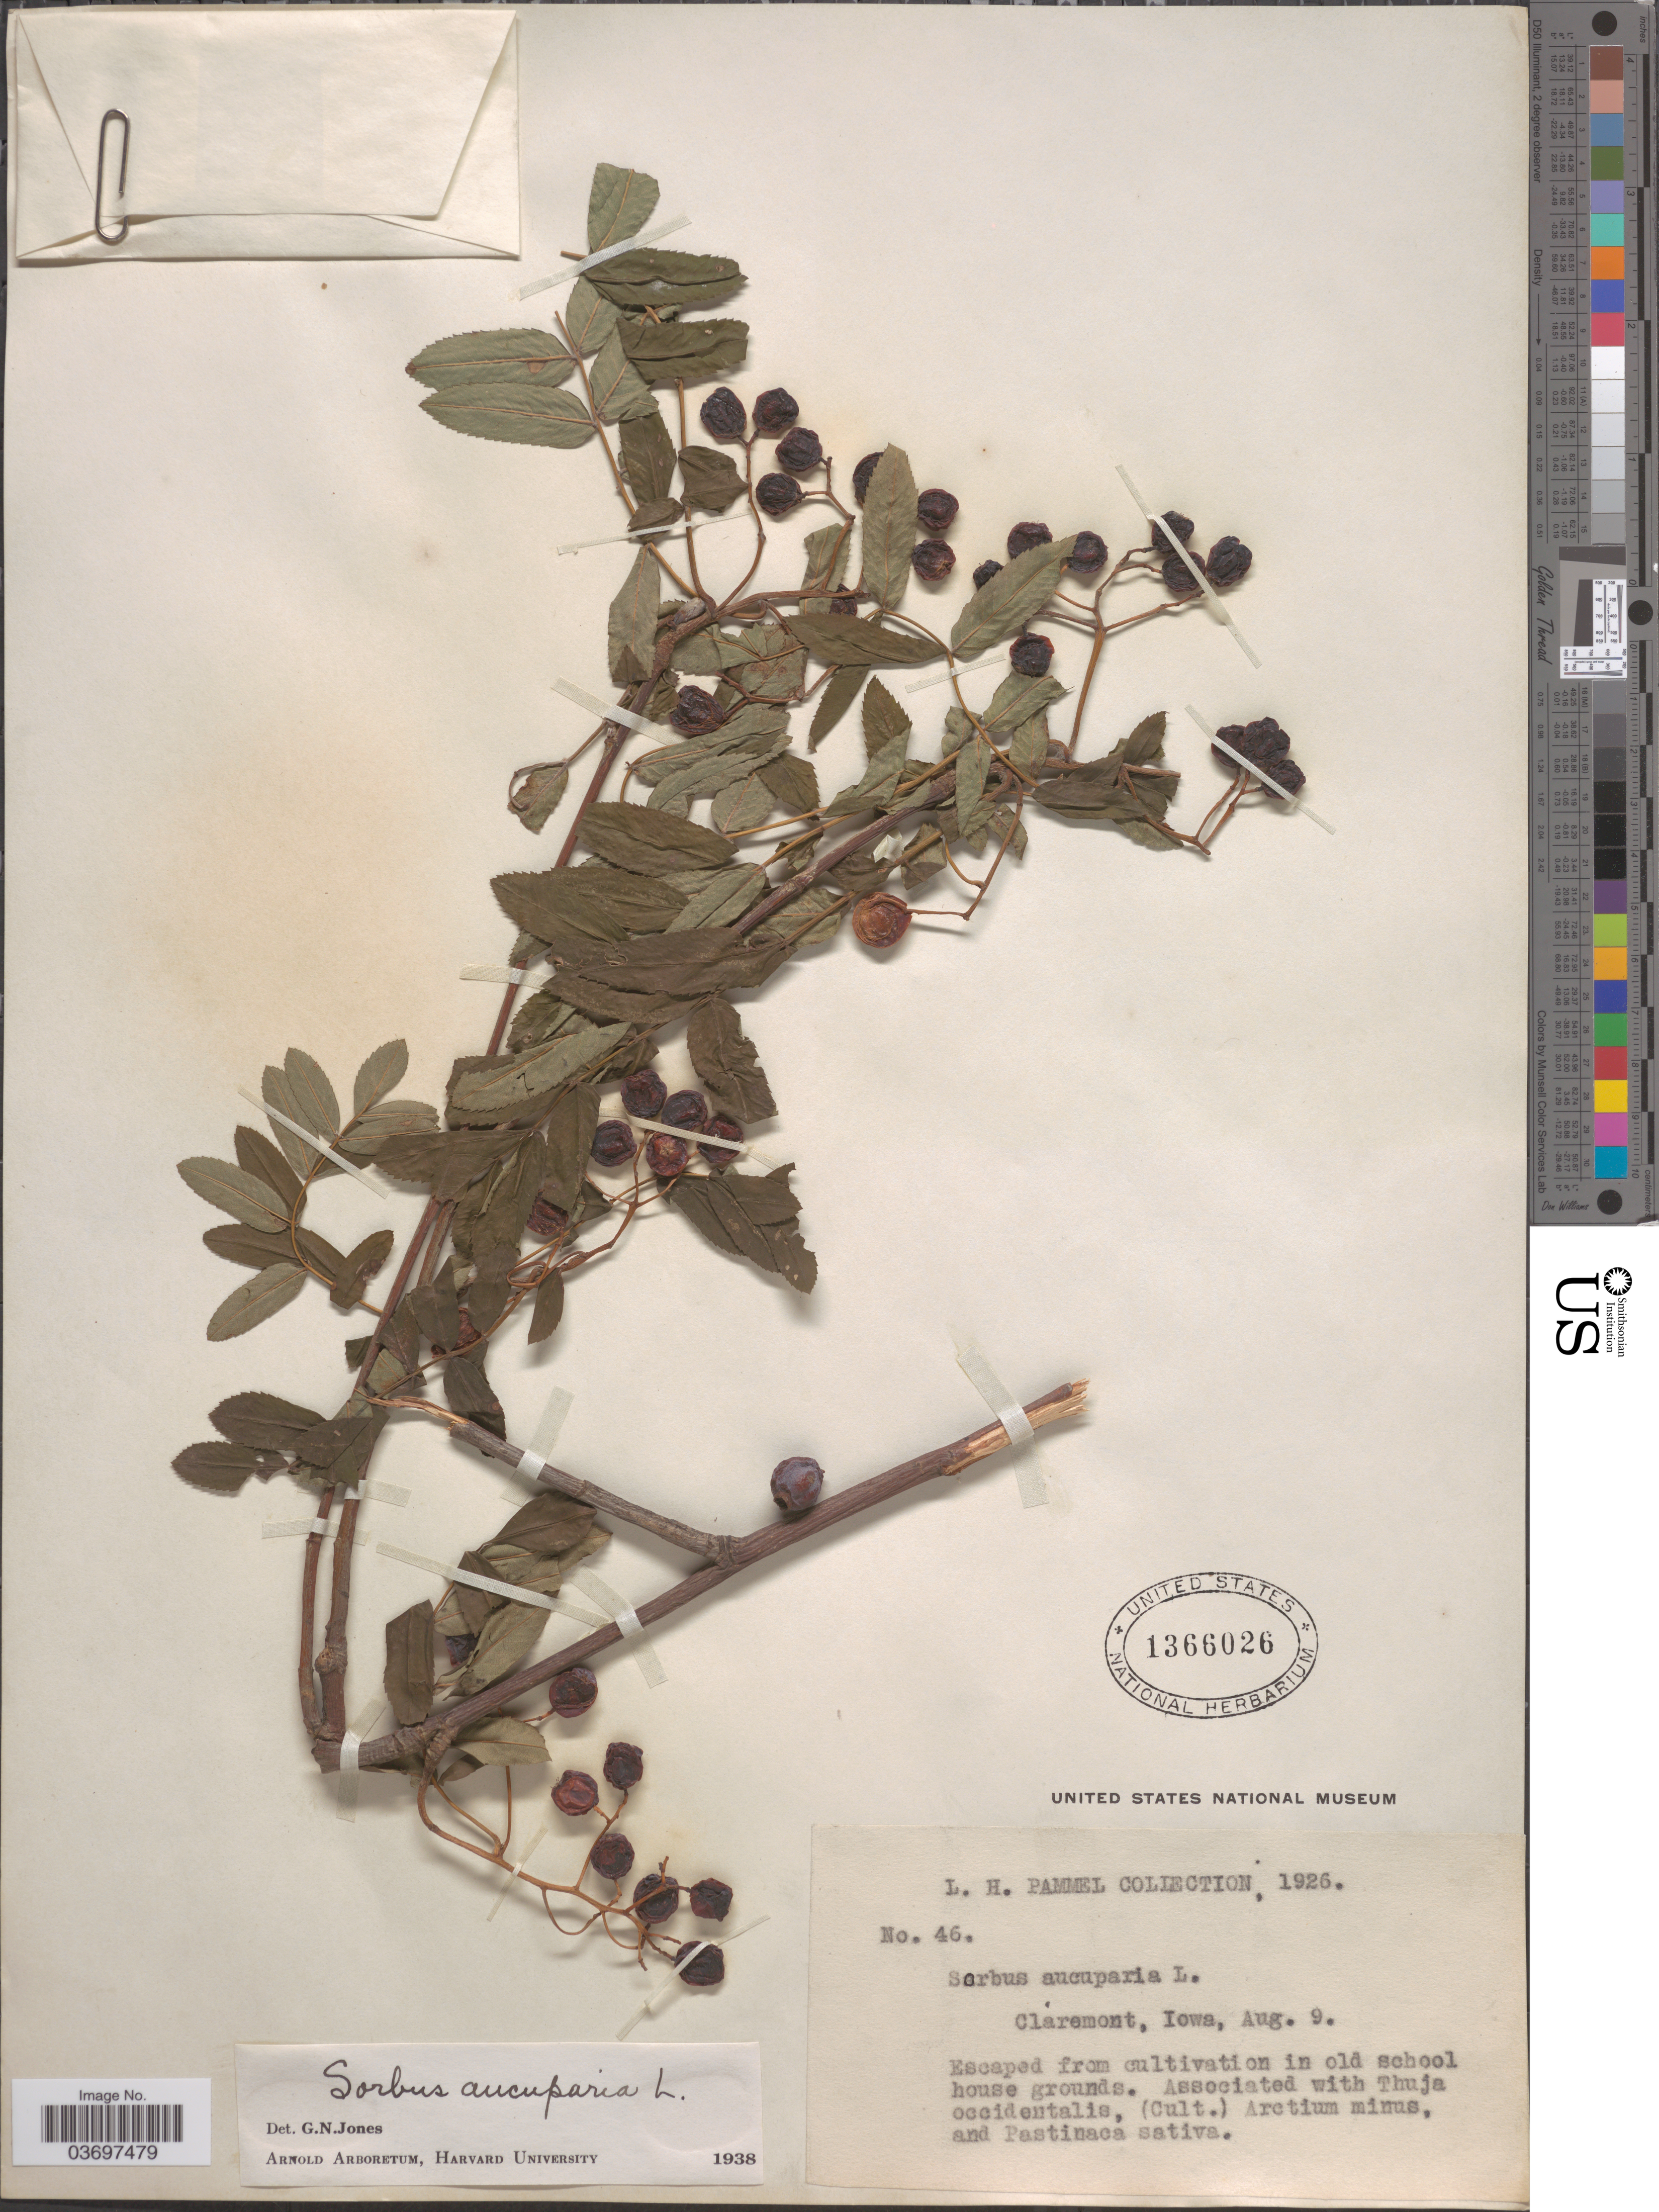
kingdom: Plantae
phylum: Tracheophyta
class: Magnoliopsida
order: Rosales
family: Rosaceae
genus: Sorbus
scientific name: Sorbus aucuparia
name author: L.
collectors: L. Pammel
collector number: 46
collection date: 1926-08-09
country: United States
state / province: Iowa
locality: Claremont.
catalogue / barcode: US 1366026